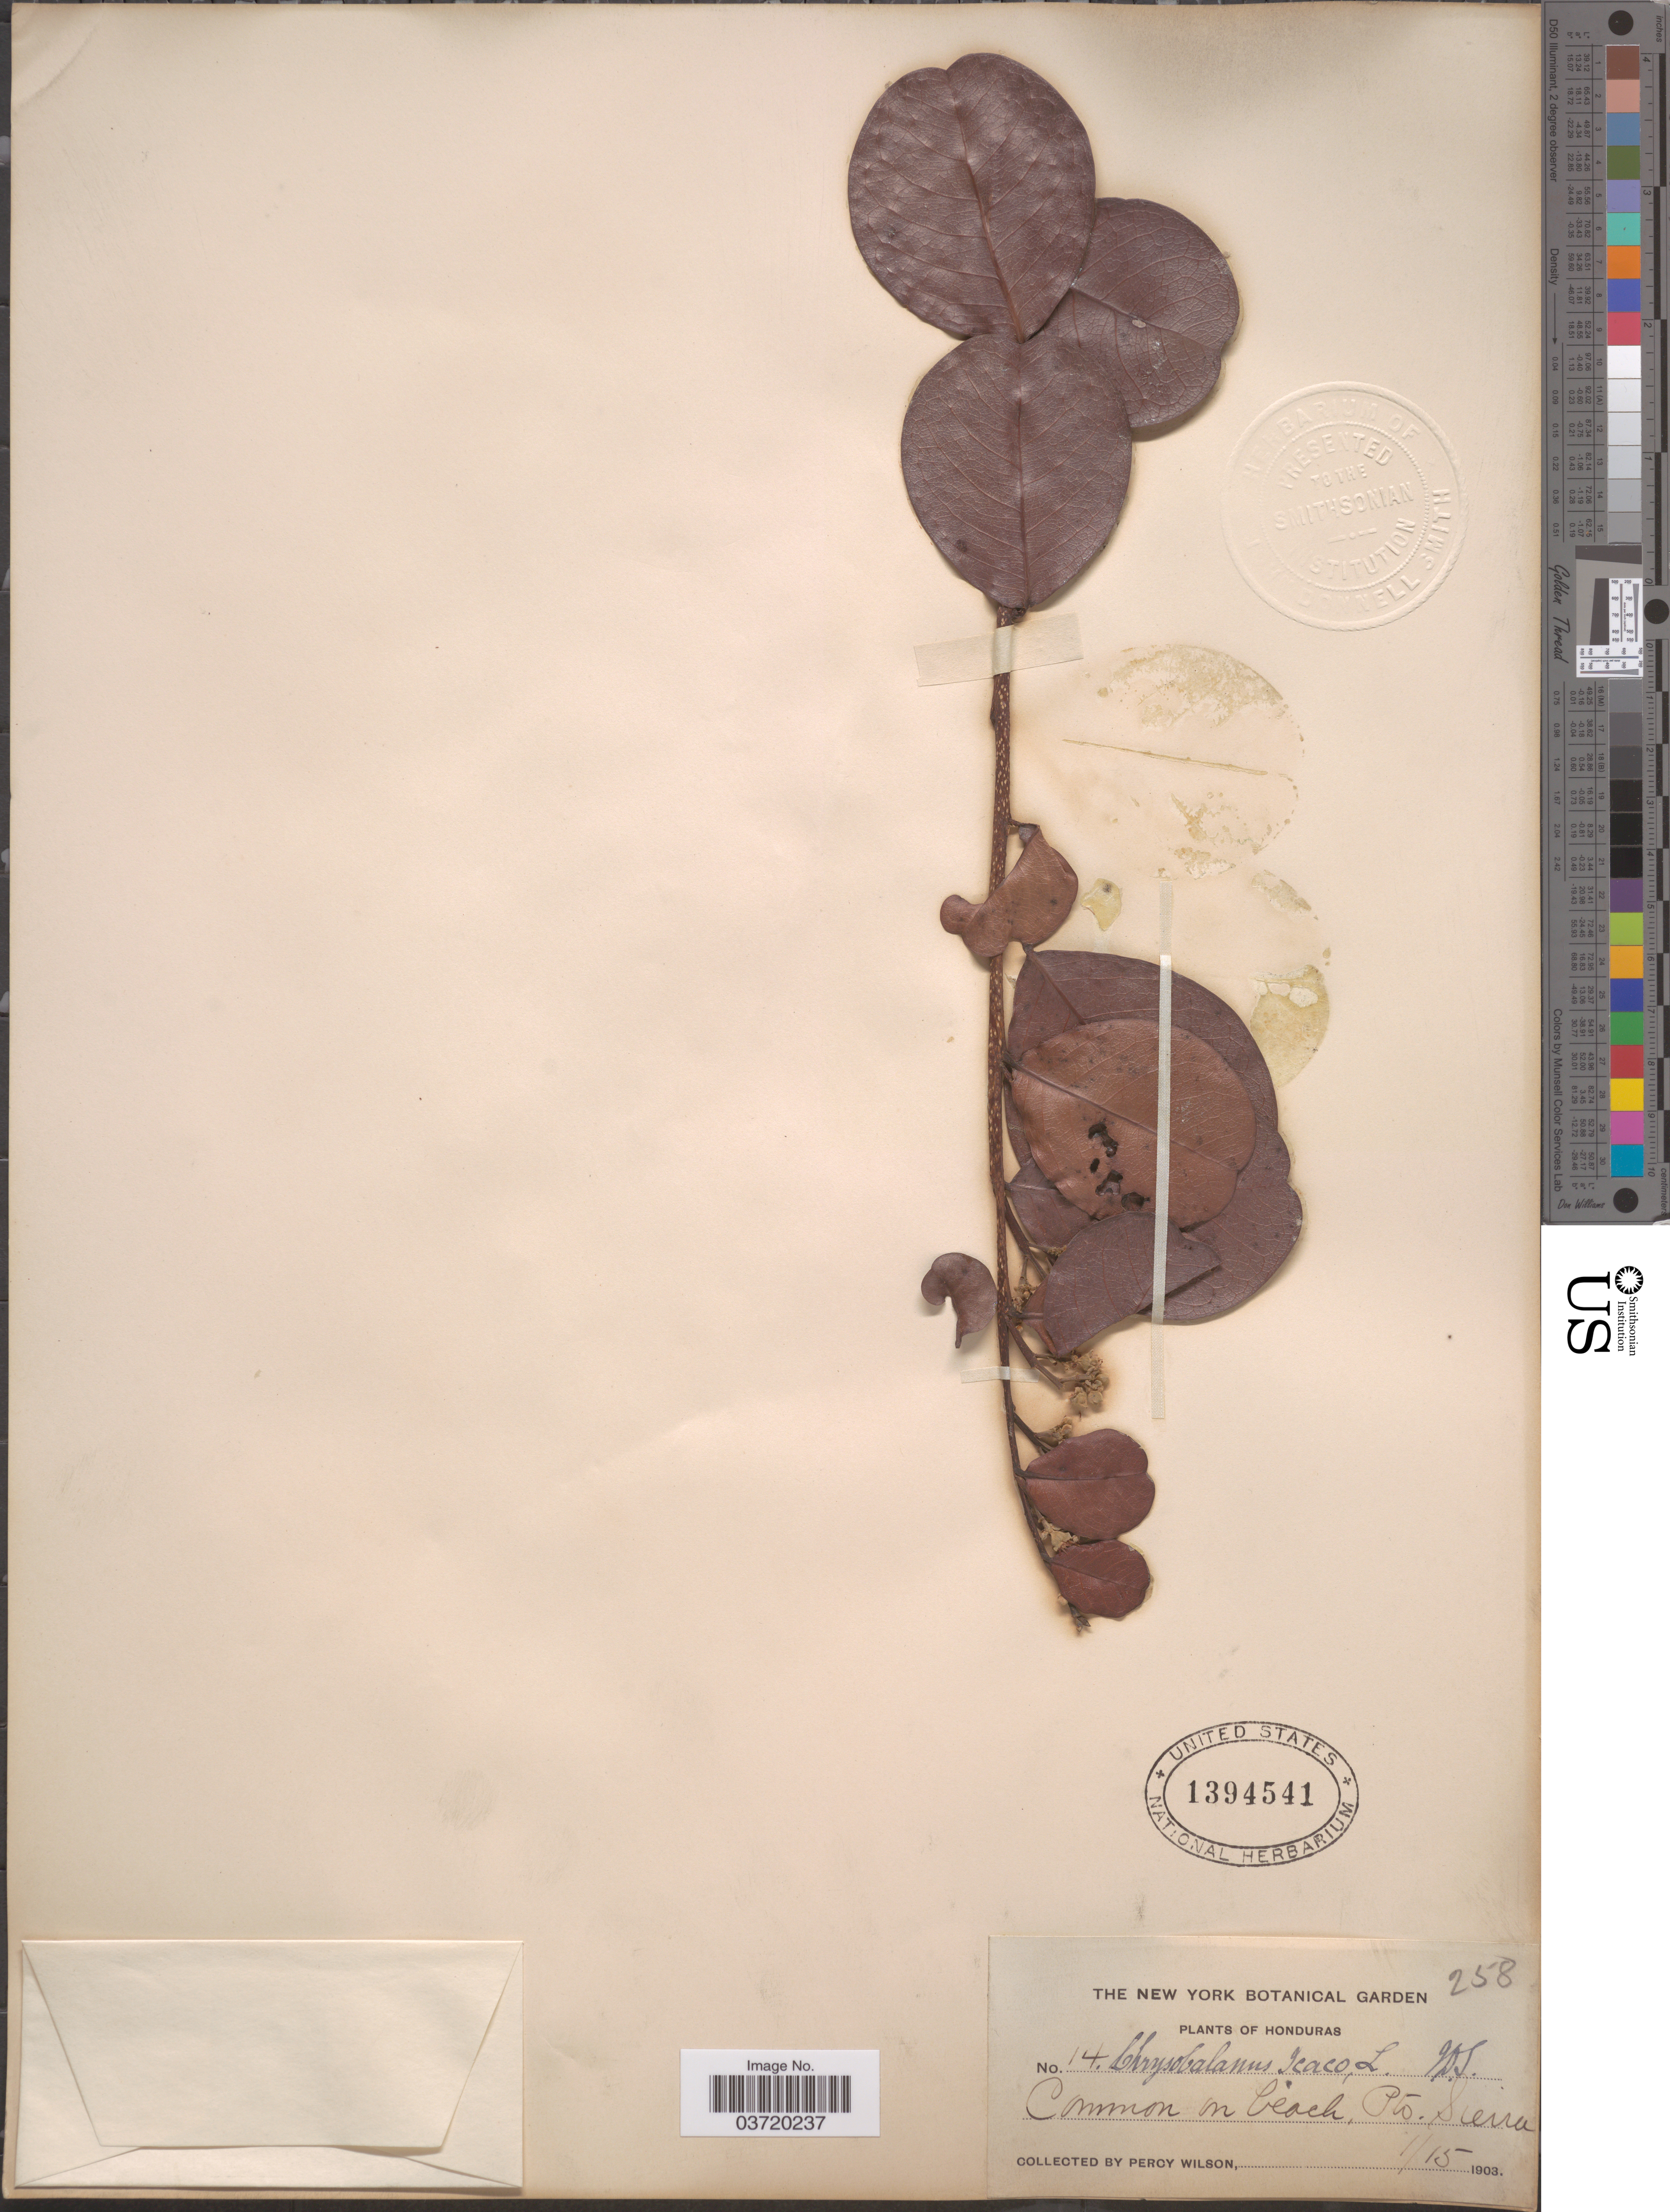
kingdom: Plantae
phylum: Tracheophyta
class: Magnoliopsida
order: Malpighiales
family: Chrysobalanaceae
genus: Chrysobalanus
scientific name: Chrysobalanus icaco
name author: L.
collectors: P. Wilson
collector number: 14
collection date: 1903-01-15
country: Honduras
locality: On beach, Pto. Sierra.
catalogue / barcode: US 1394541